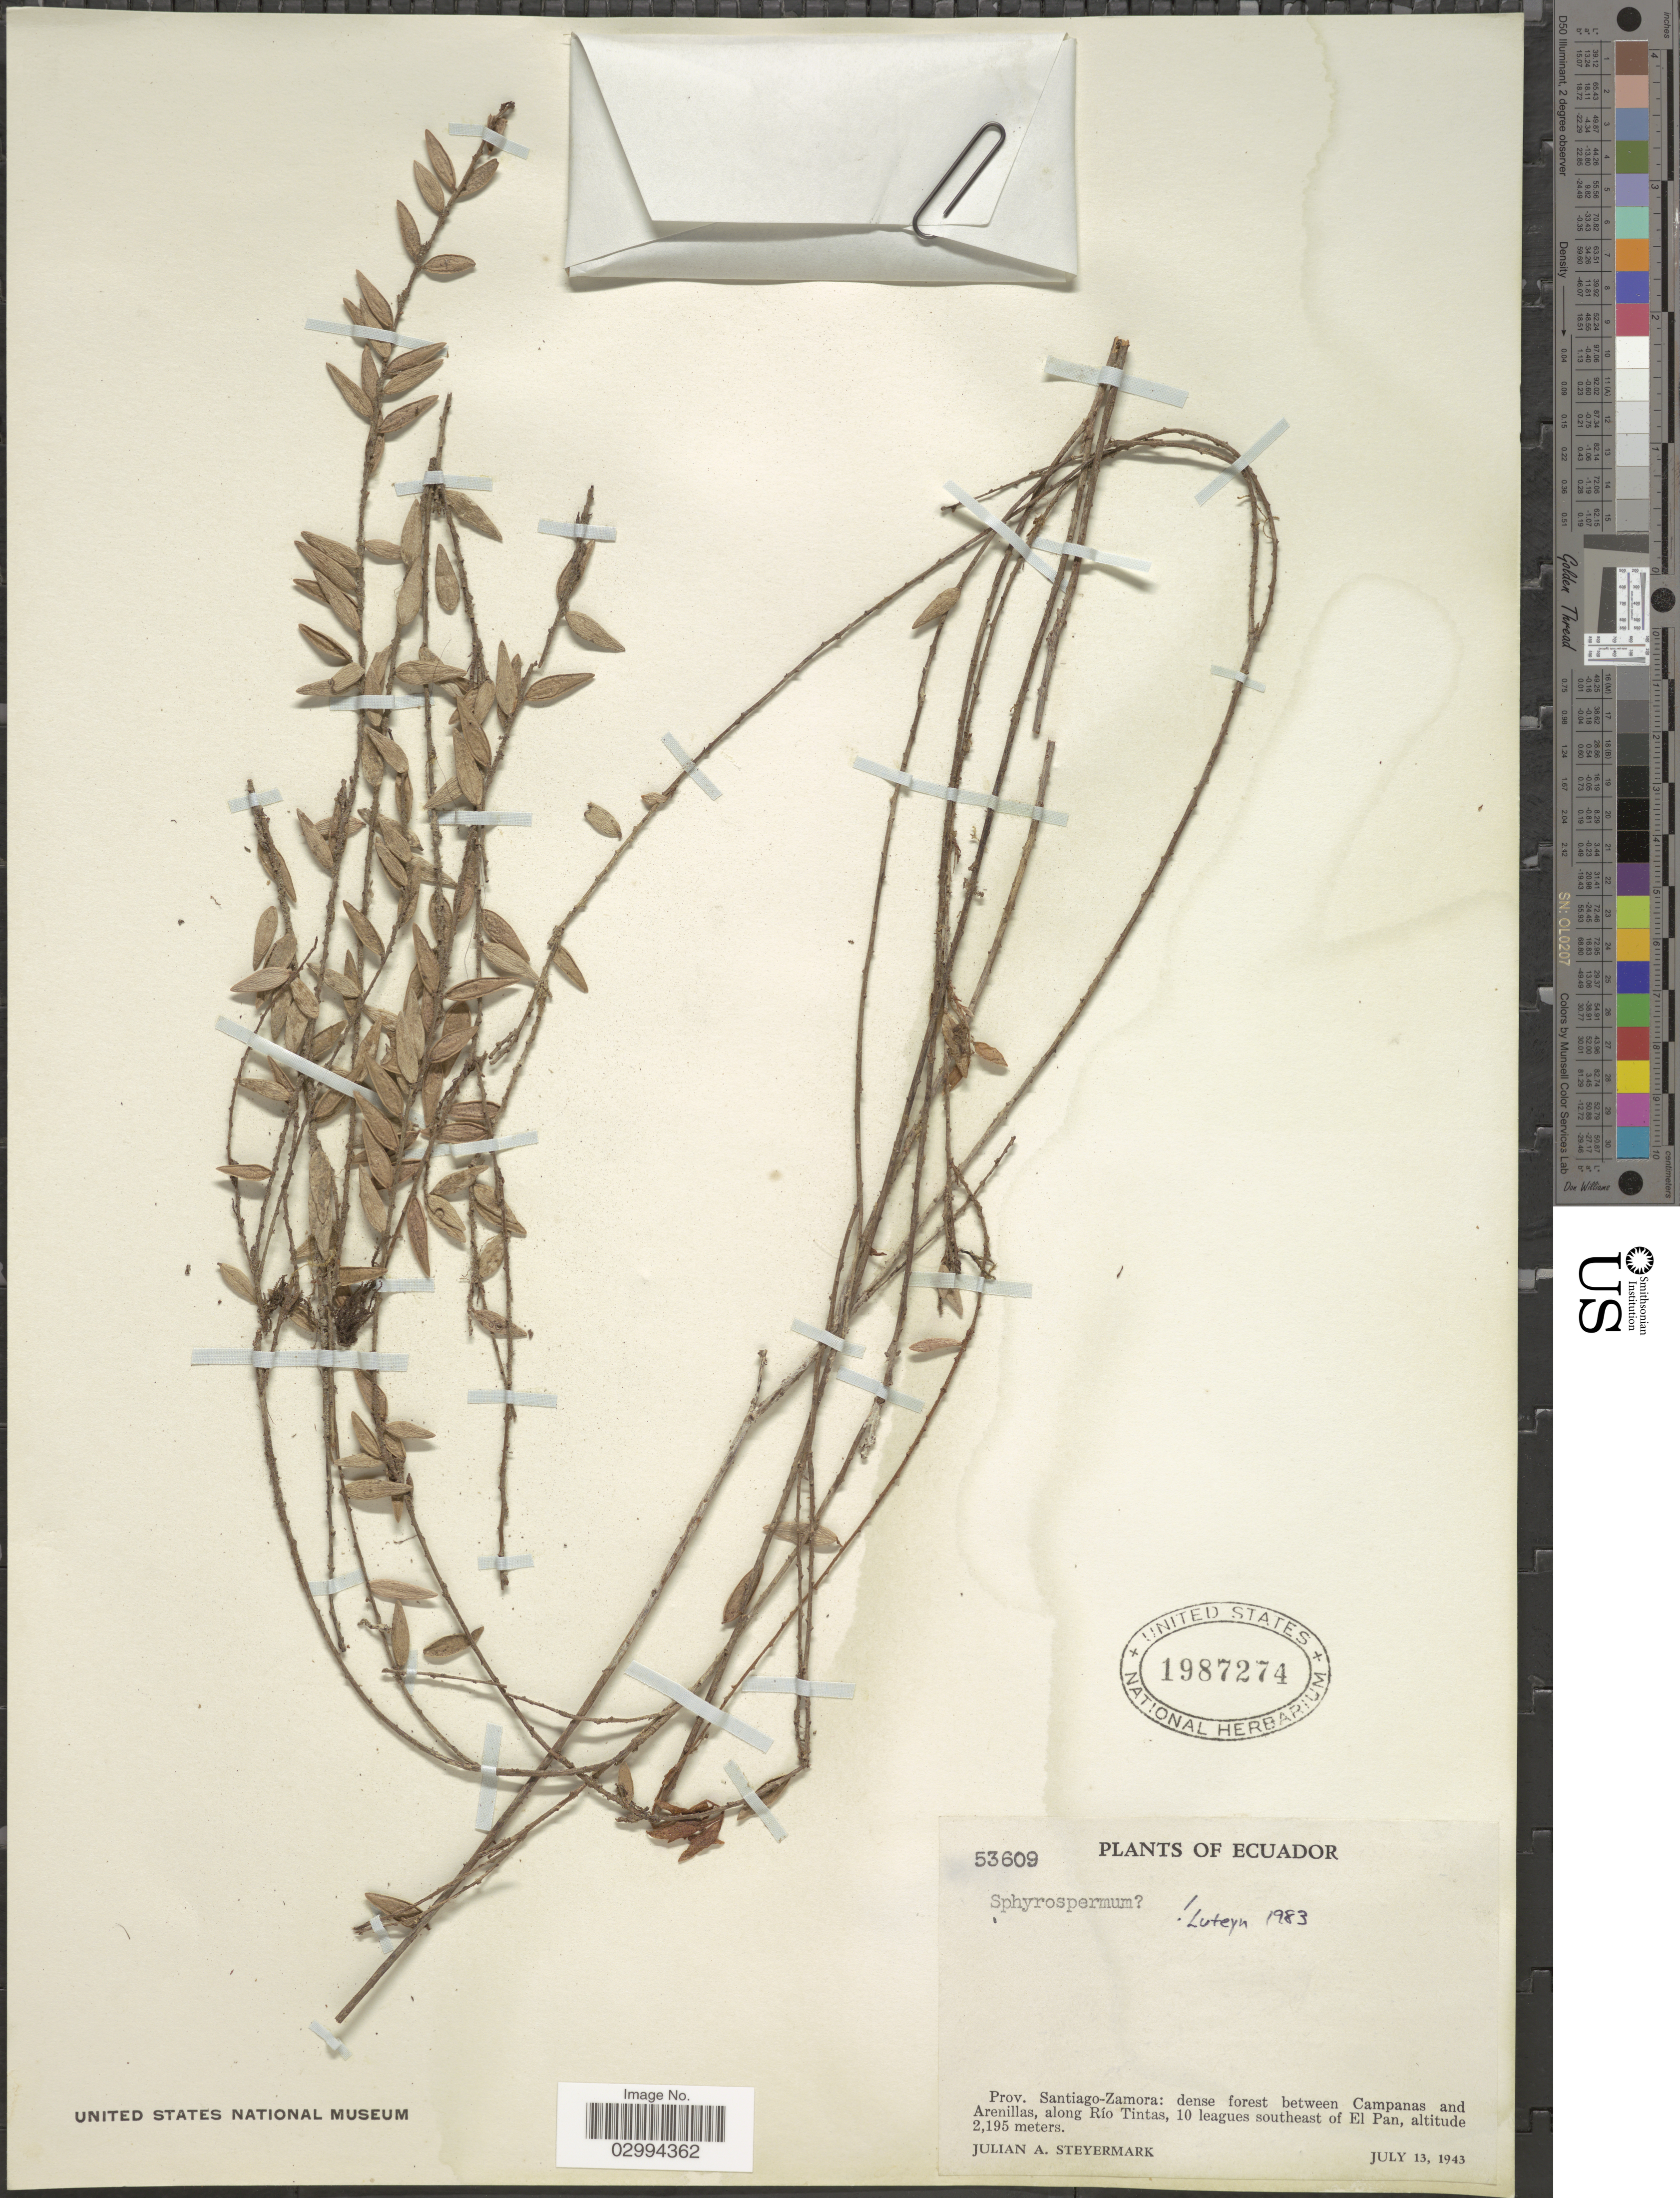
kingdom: Plantae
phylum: Tracheophyta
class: Magnoliopsida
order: Ericales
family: Ericaceae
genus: Sphyrospermum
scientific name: Sphyrospermum sp.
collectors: J. Steyermark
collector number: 53609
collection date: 1943-07-13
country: Ecuador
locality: Prov. Santiago-Zamora: dense forest between Campanas and Arenillas, along Río Tintas, 10 leagues southeast of El Pan.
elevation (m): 2195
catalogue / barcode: US 1987274